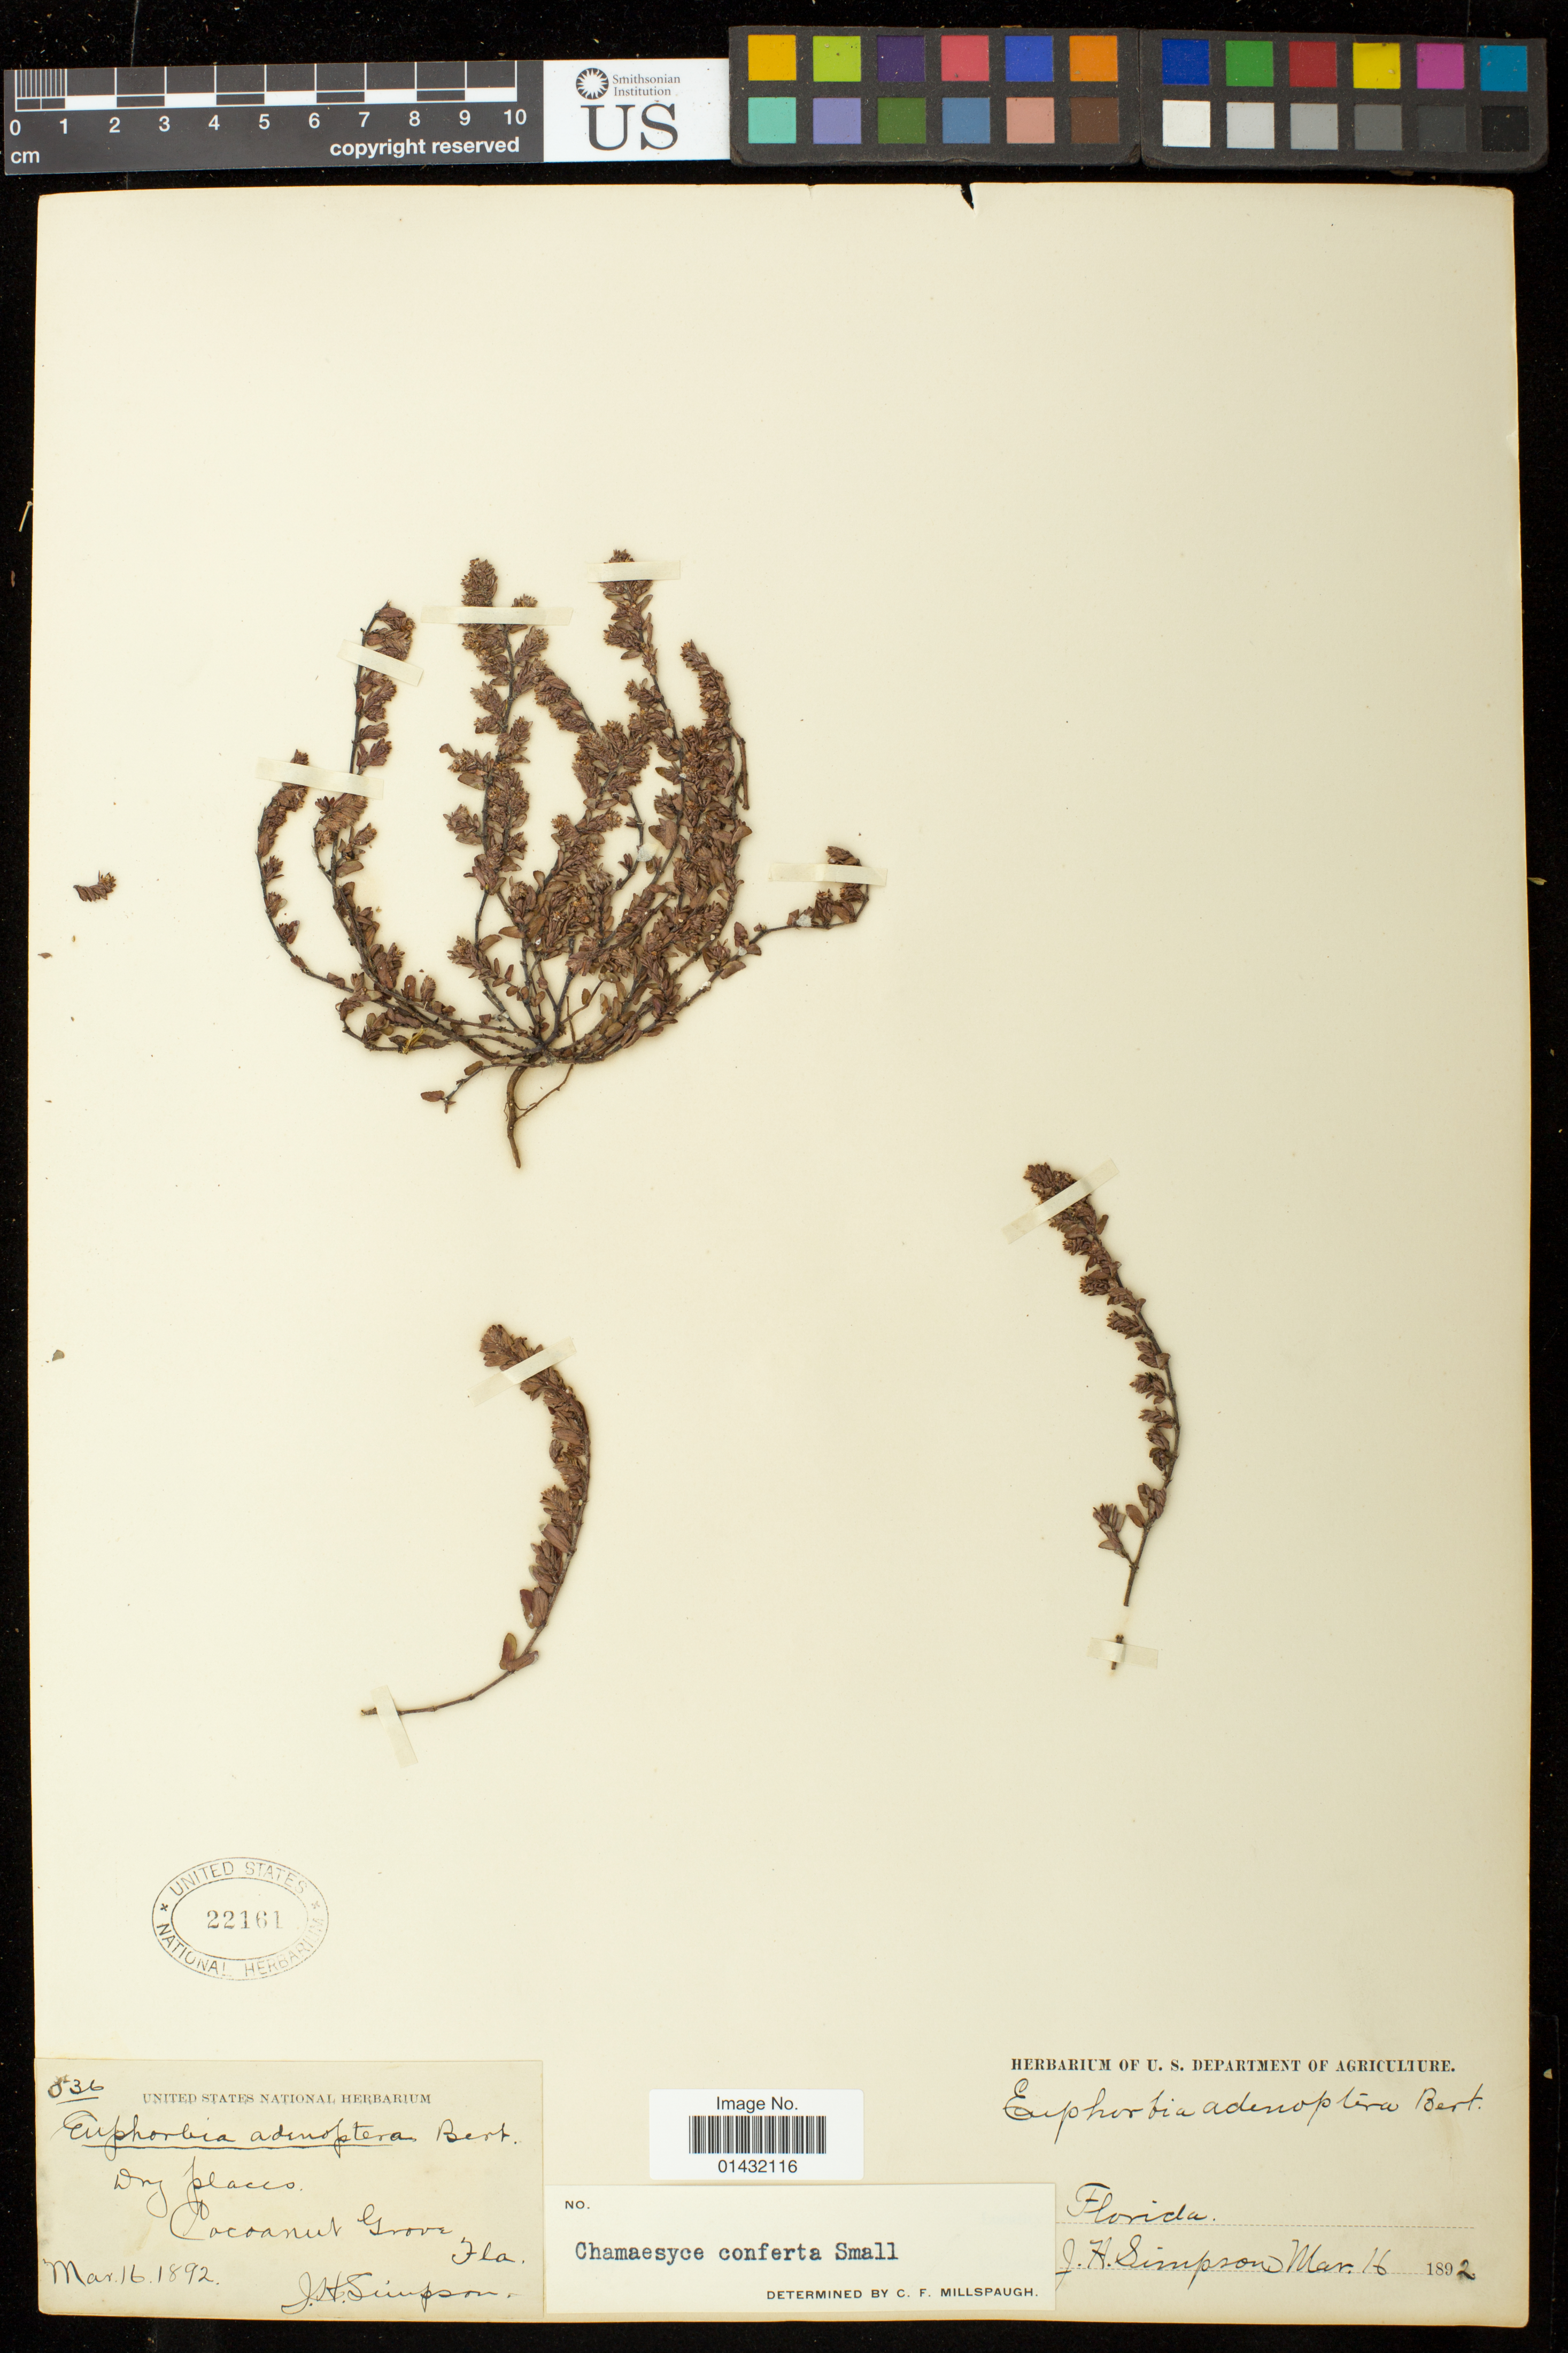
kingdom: Plantae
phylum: Tracheophyta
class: Magnoliopsida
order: Malpighiales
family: Euphorbiaceae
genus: Euphorbia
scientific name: Euphorbia conferta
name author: (Small) Oudejans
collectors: J. H. Simpson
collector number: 836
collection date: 1892-03-16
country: United States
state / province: Florida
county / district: Miami-Dade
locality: Cocoanut Grove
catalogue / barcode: US 22161